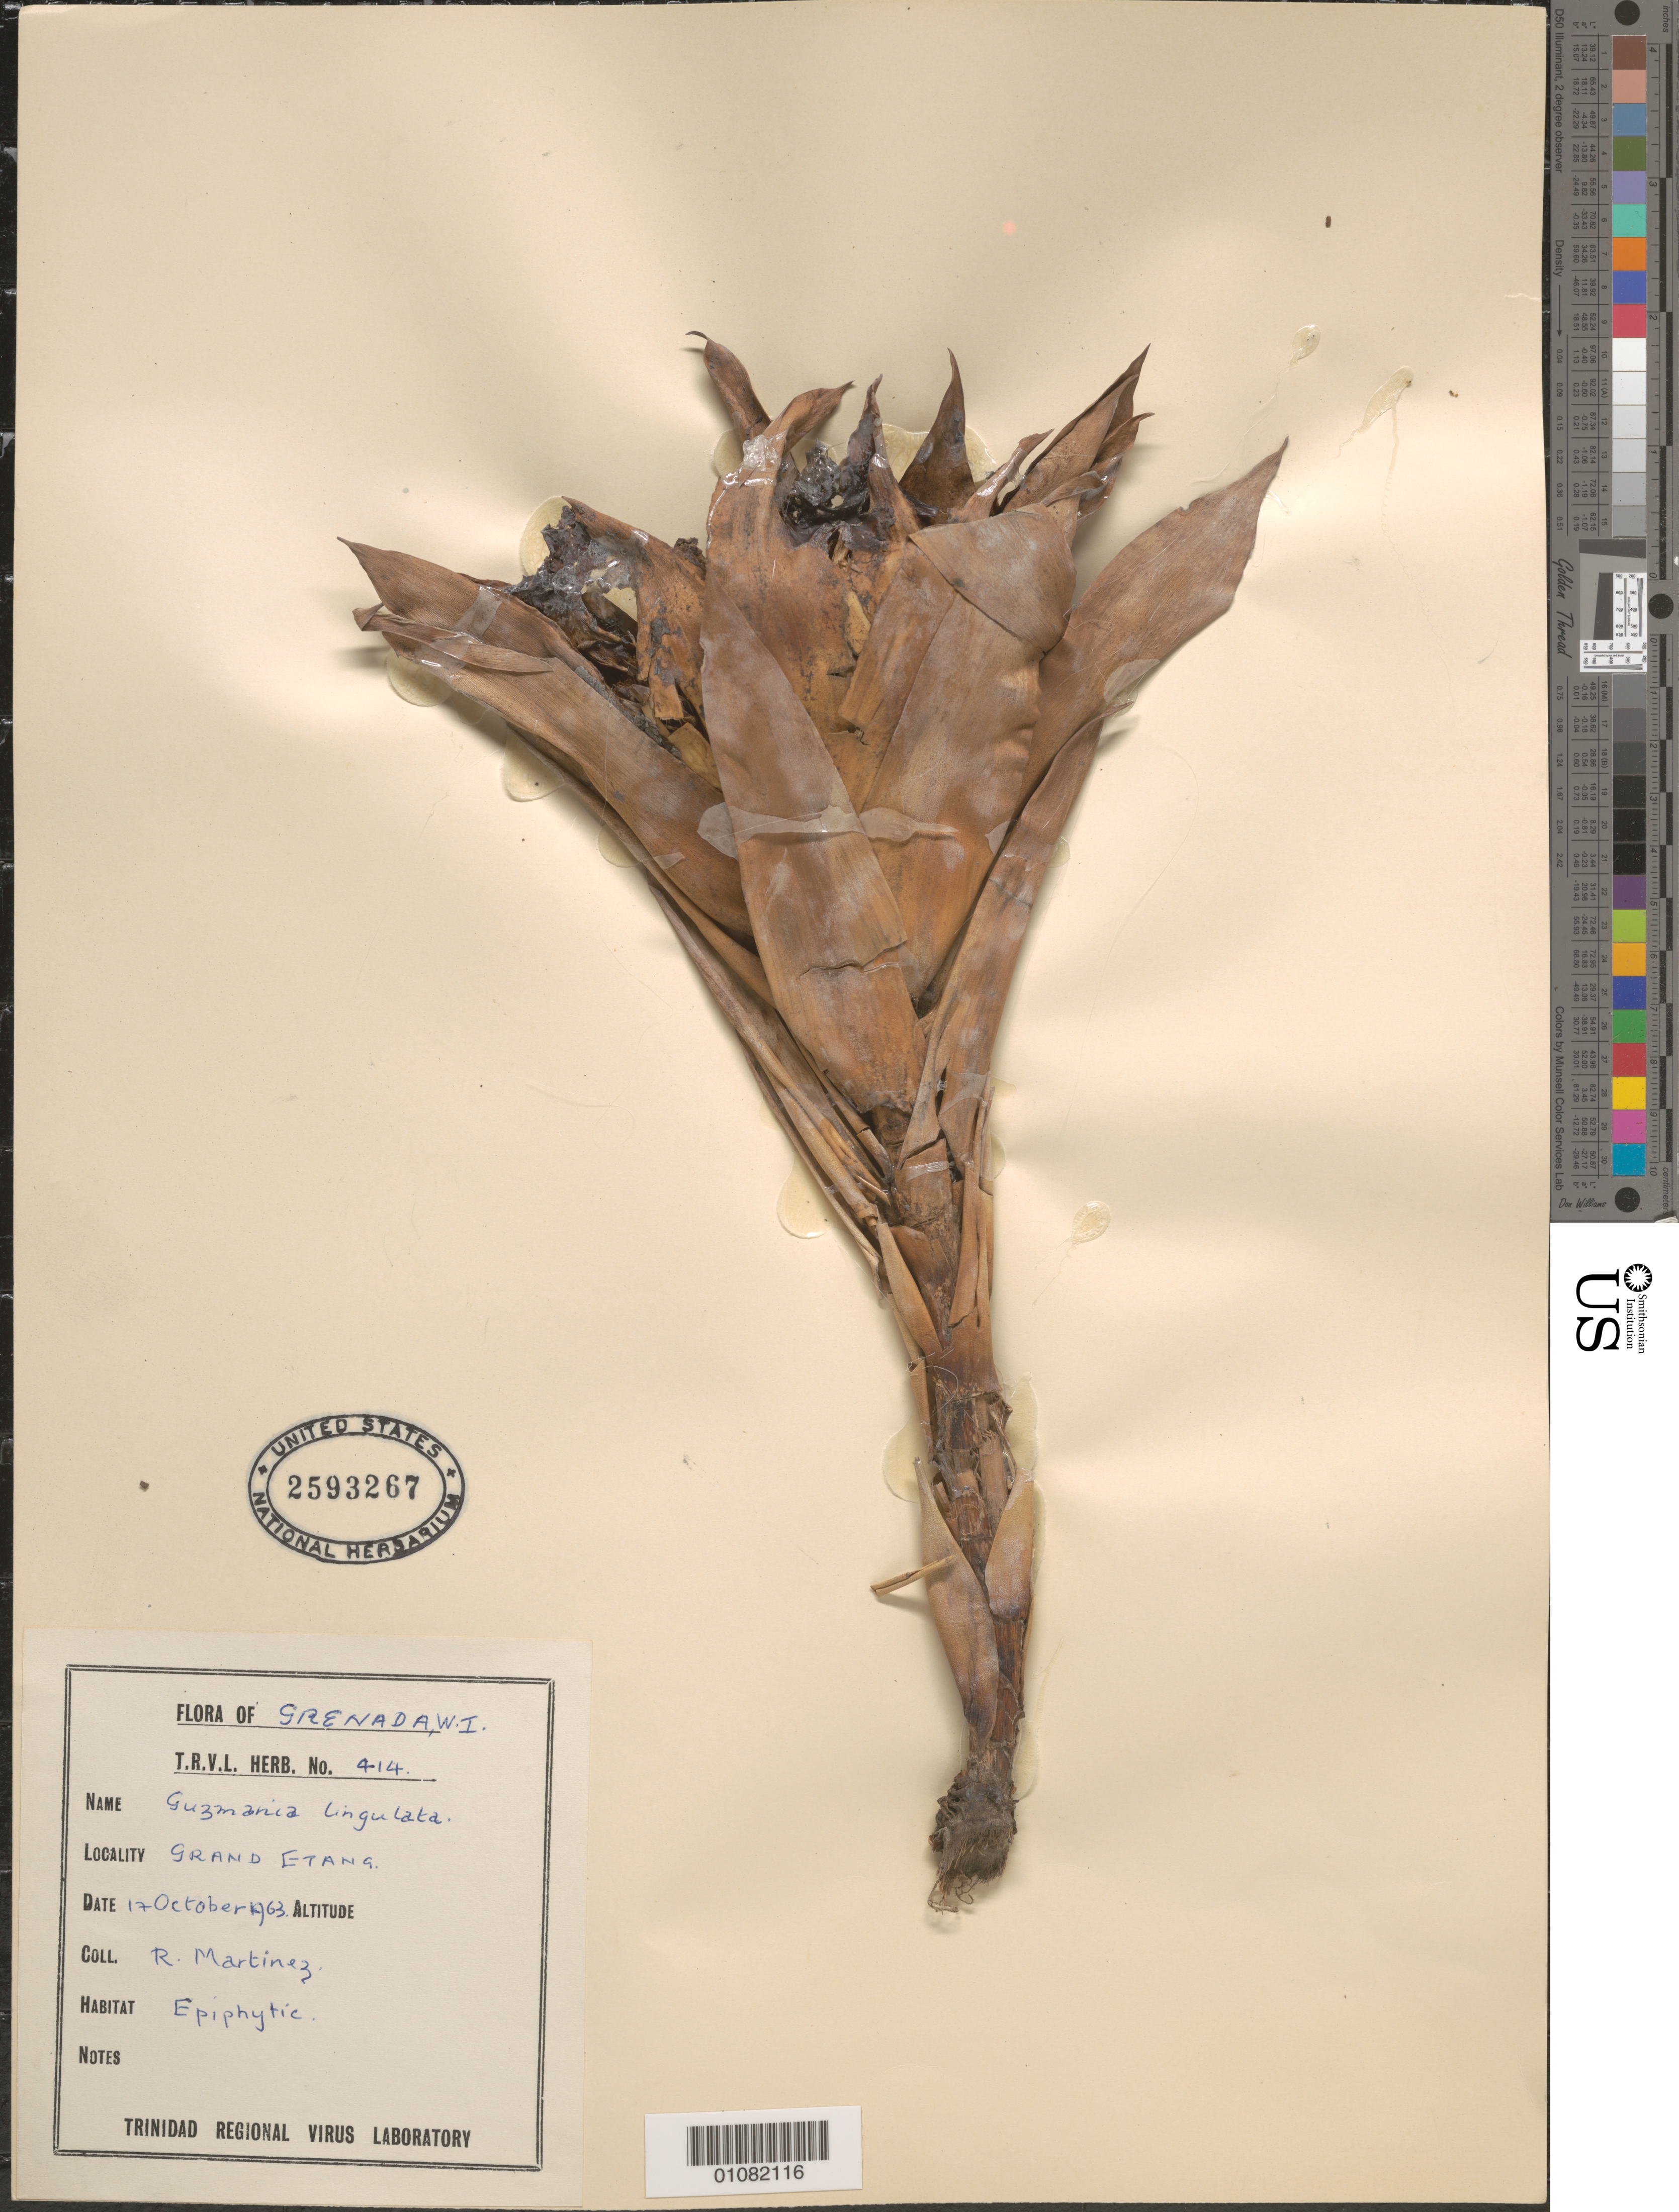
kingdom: Plantae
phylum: Tracheophyta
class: Liliopsida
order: Poales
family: Bromeliaceae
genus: Guzmania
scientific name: Guzmania lingulata var. lingulata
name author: (L.) Mez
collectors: R. Martinez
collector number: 414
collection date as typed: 17 Oct 1963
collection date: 1963-10-17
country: Grenada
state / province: Saint Andrew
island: Grenada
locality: Grand Etang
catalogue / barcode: US 2593267